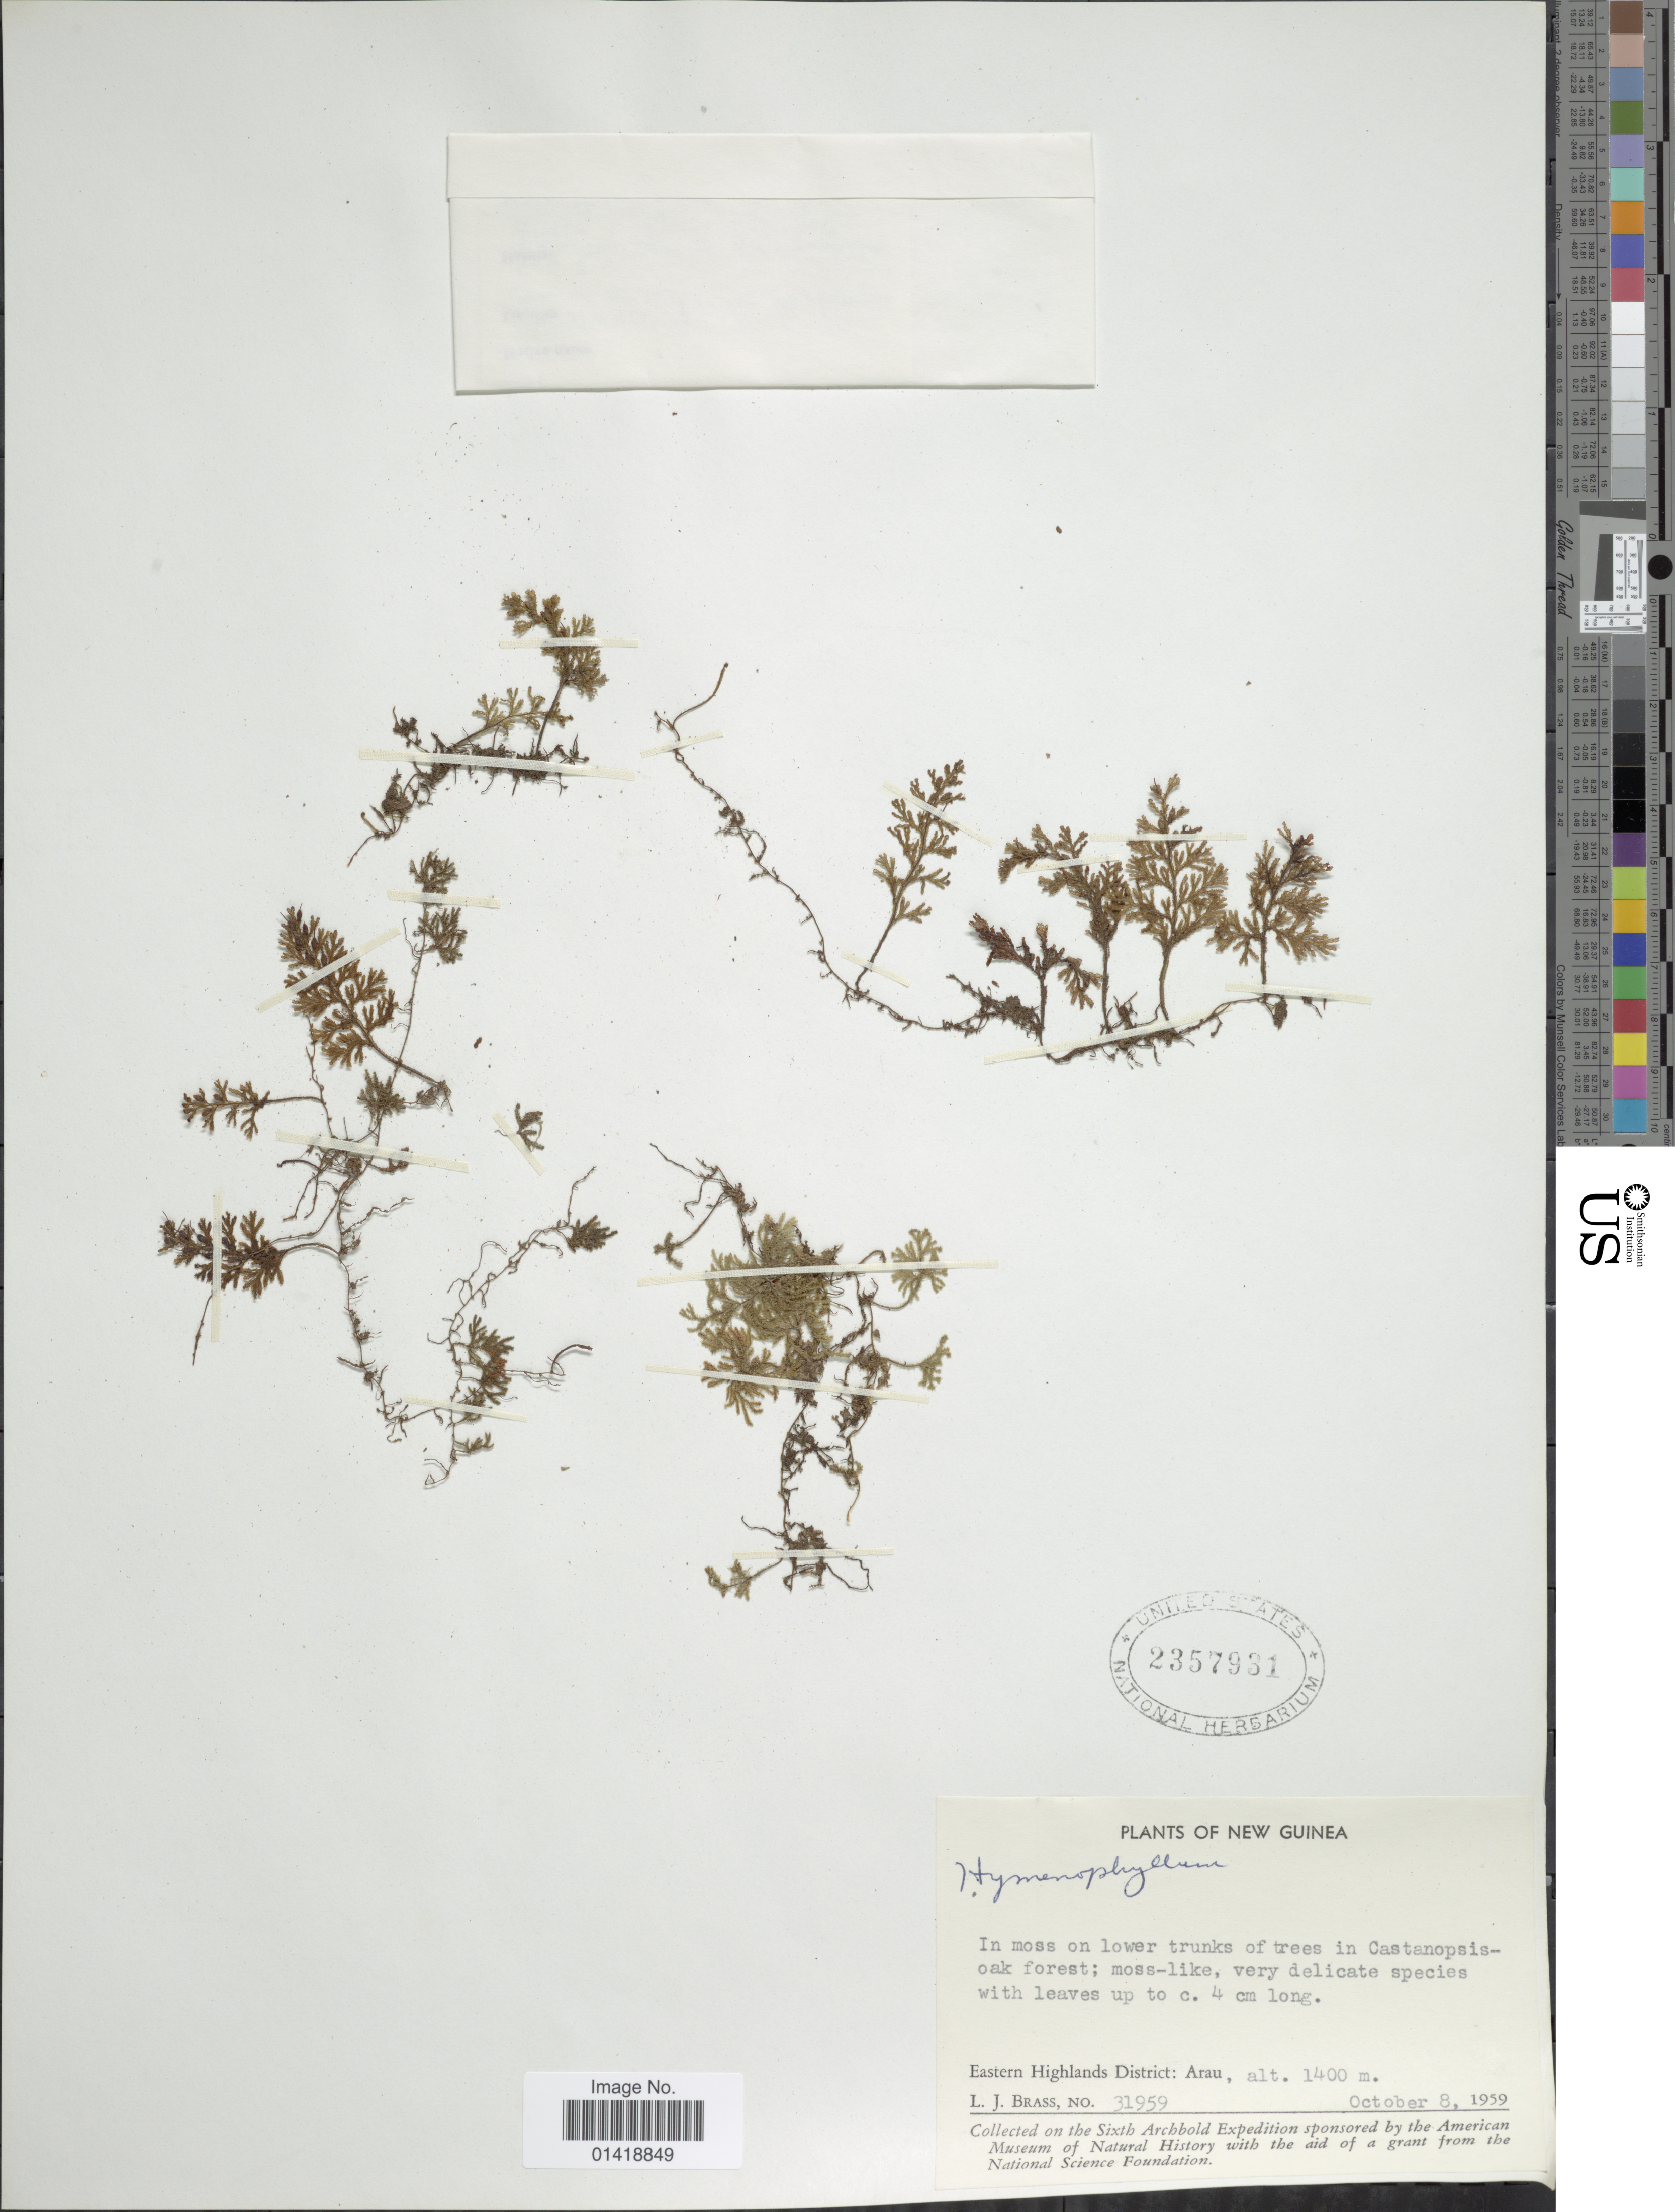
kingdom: Plantae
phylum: Tracheophyta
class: Polypodiopsida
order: Hymenophyllales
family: Hymenophyllaceae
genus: Hymenophyllum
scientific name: Hymenophyllum sp.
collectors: L. J. Brass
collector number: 31959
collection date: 1959-10-08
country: Papua New Guinea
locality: New Guinea. Eastern Highlands District: Arau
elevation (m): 1400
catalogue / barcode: US 2357931